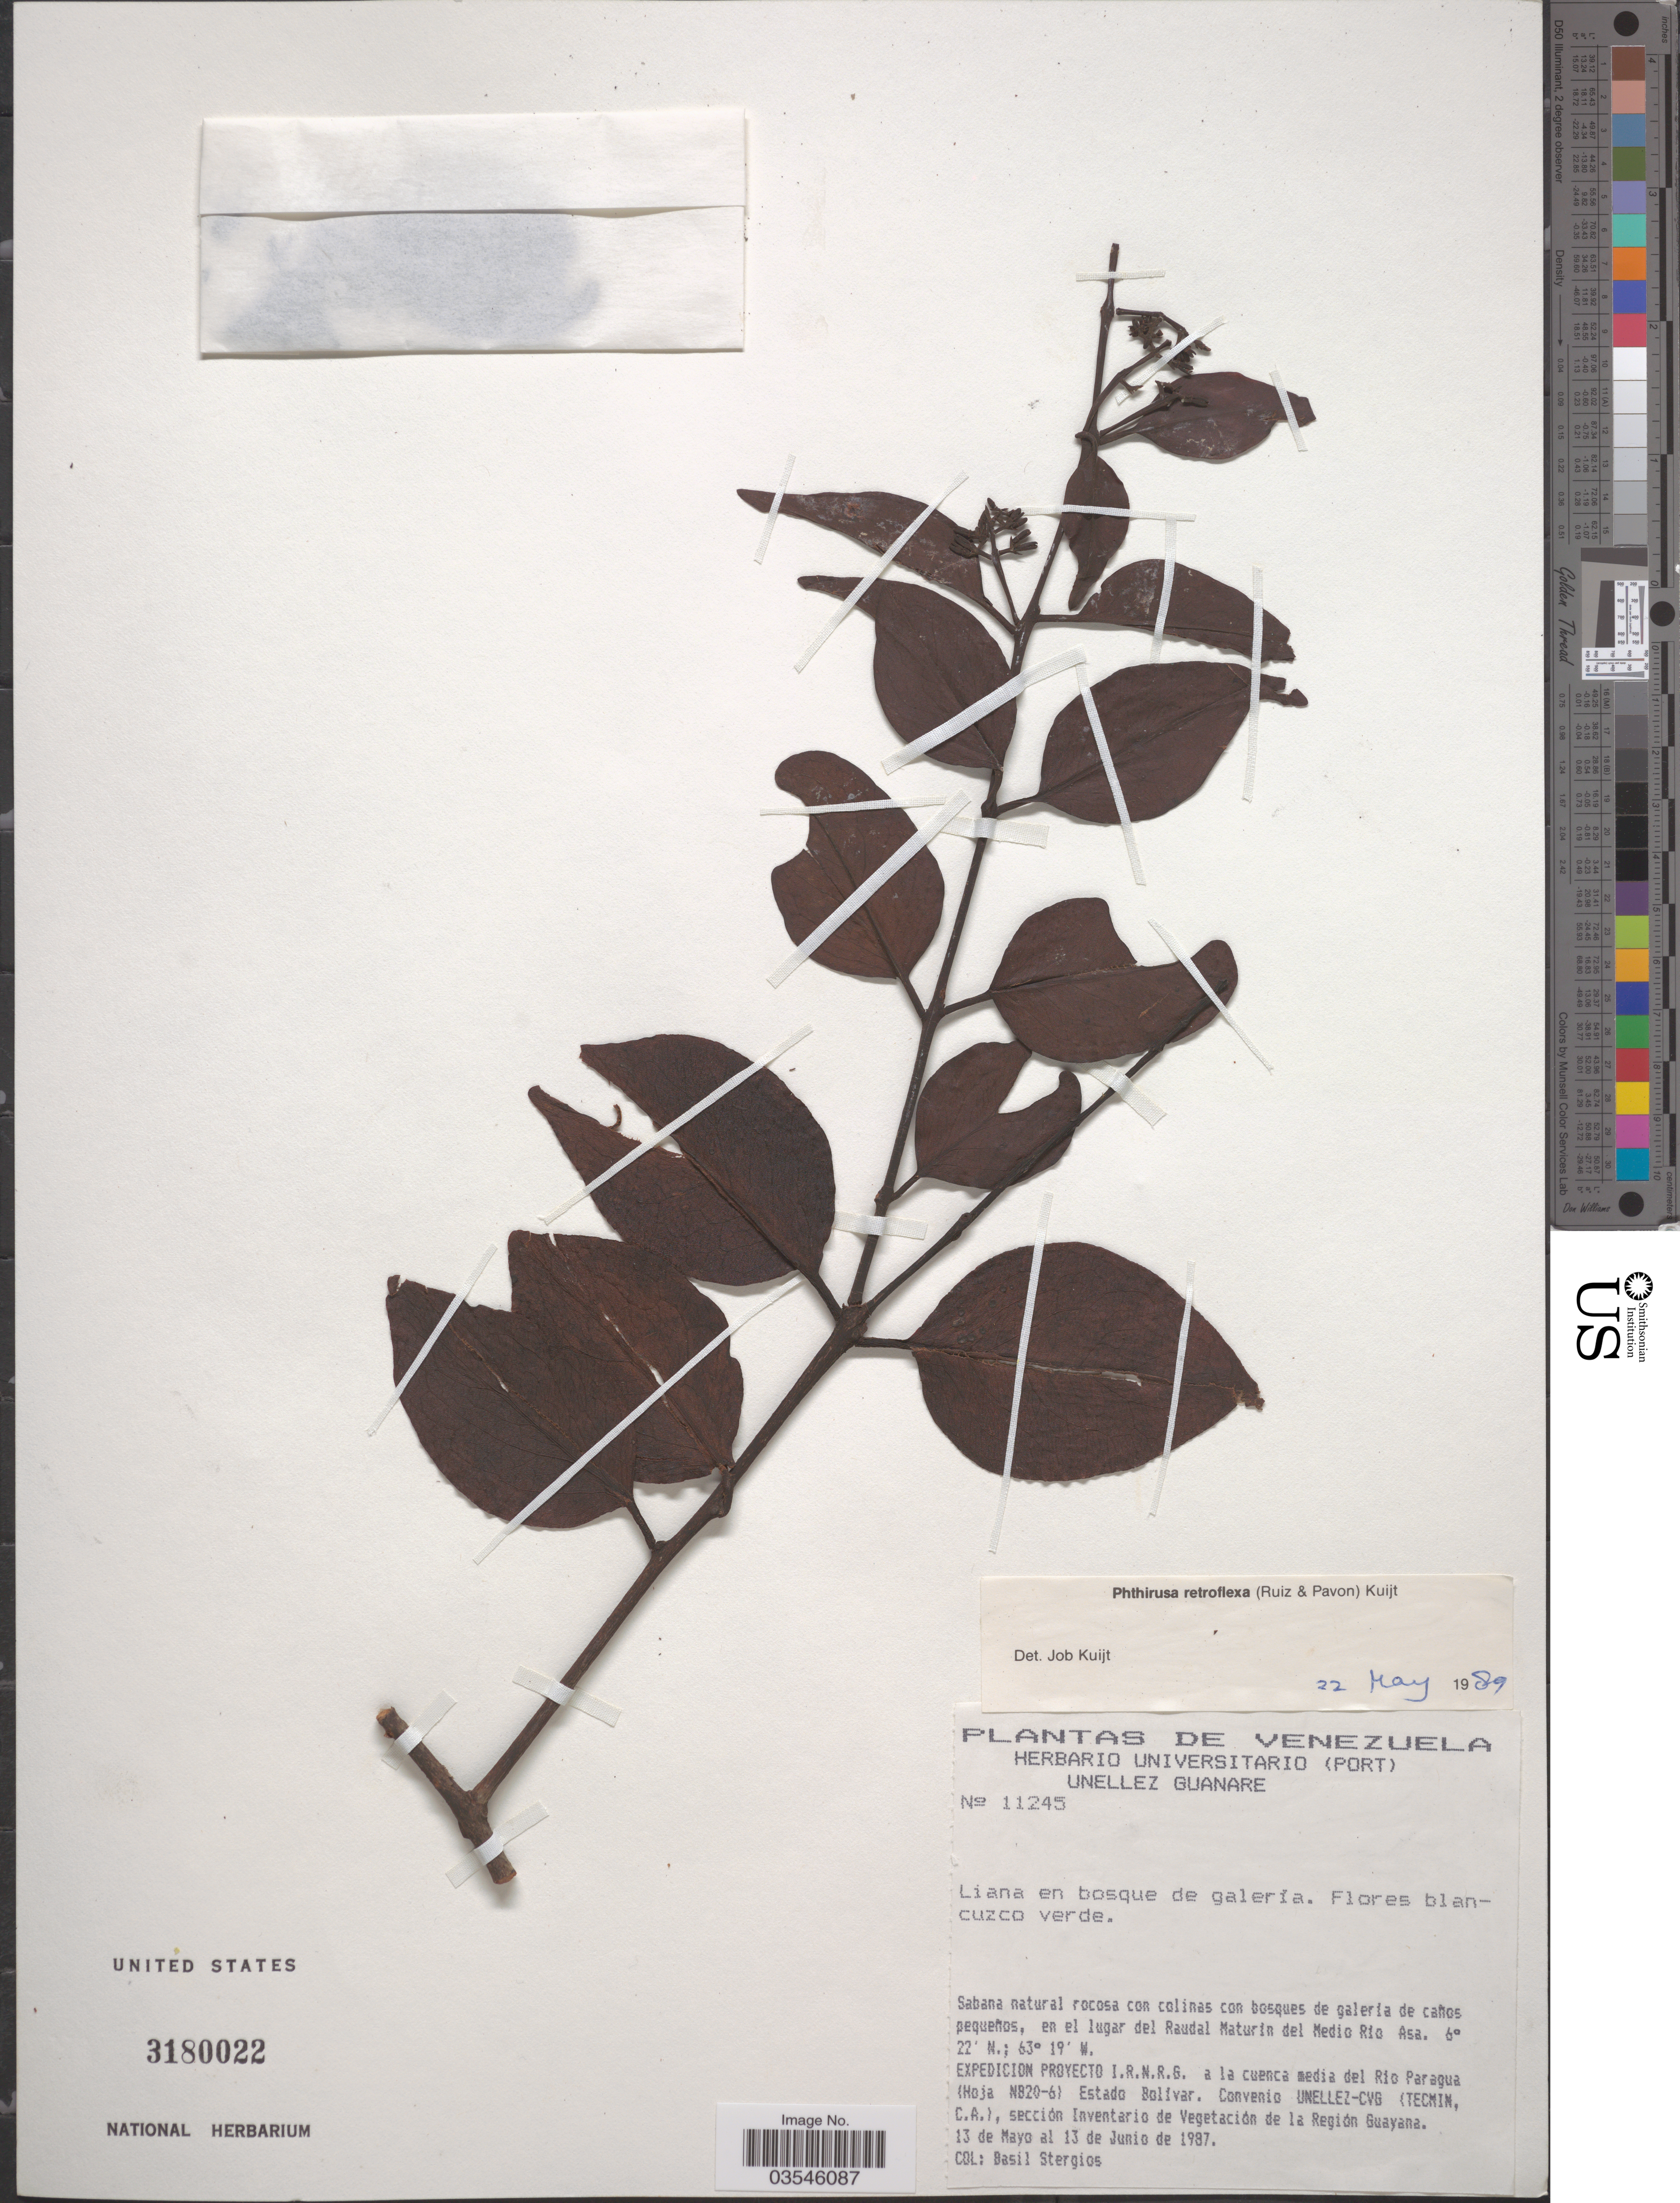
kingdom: Plantae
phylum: Tracheophyta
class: Magnoliopsida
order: Santalales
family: Loranthaceae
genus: Phthirusa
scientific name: Phthirusa retroflexa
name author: (Ruiz & Pav.) Kuijt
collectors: B. G. Stergios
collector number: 11245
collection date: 1987-05-13/1987-06-13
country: Venezuela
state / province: Bolivar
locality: Río Paragua, en el lugar del Raudal Maturín del Medio Río Asa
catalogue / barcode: US 3180022